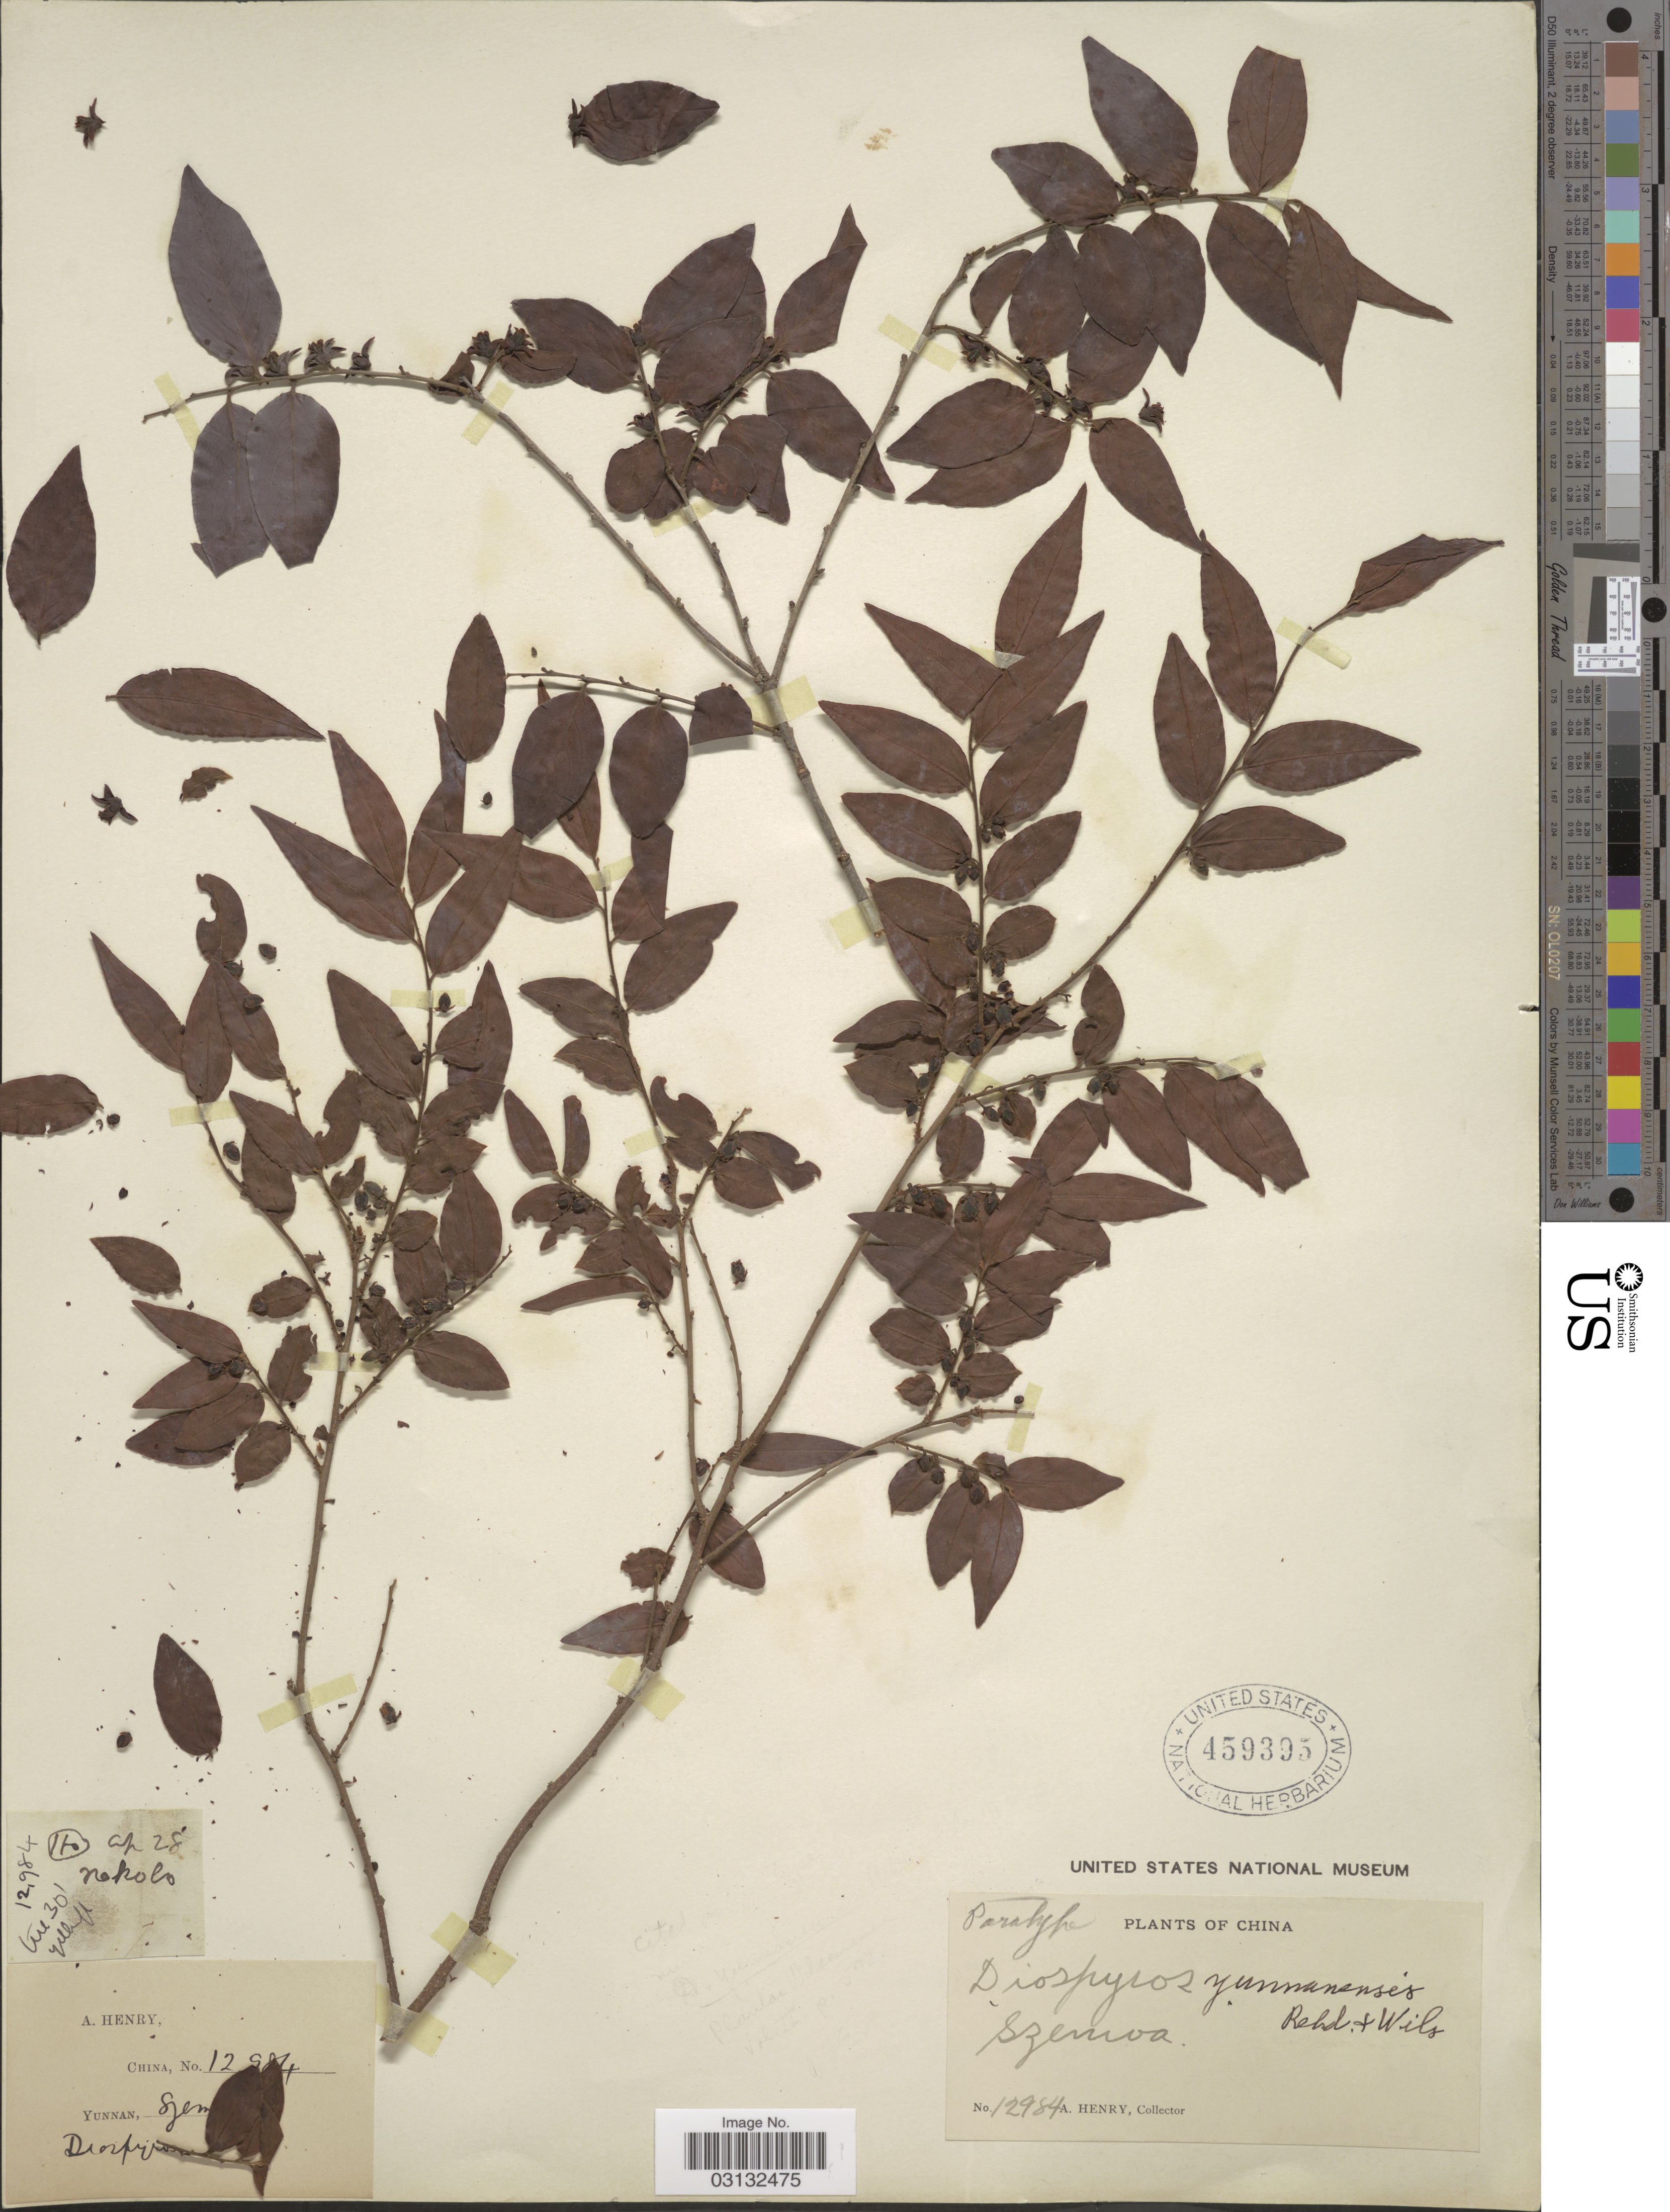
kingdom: Plantae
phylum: Tracheophyta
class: Magnoliopsida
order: Ericales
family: Ebenaceae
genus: Diospyros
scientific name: Diospyros yunnanensis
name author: Rehder & E.H. Wilson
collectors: A. Henry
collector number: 12984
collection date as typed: Transcribed d/m/y: /4/28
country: China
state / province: Yunnan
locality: Szemoa. Nekolo. Ho.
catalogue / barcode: US 459395